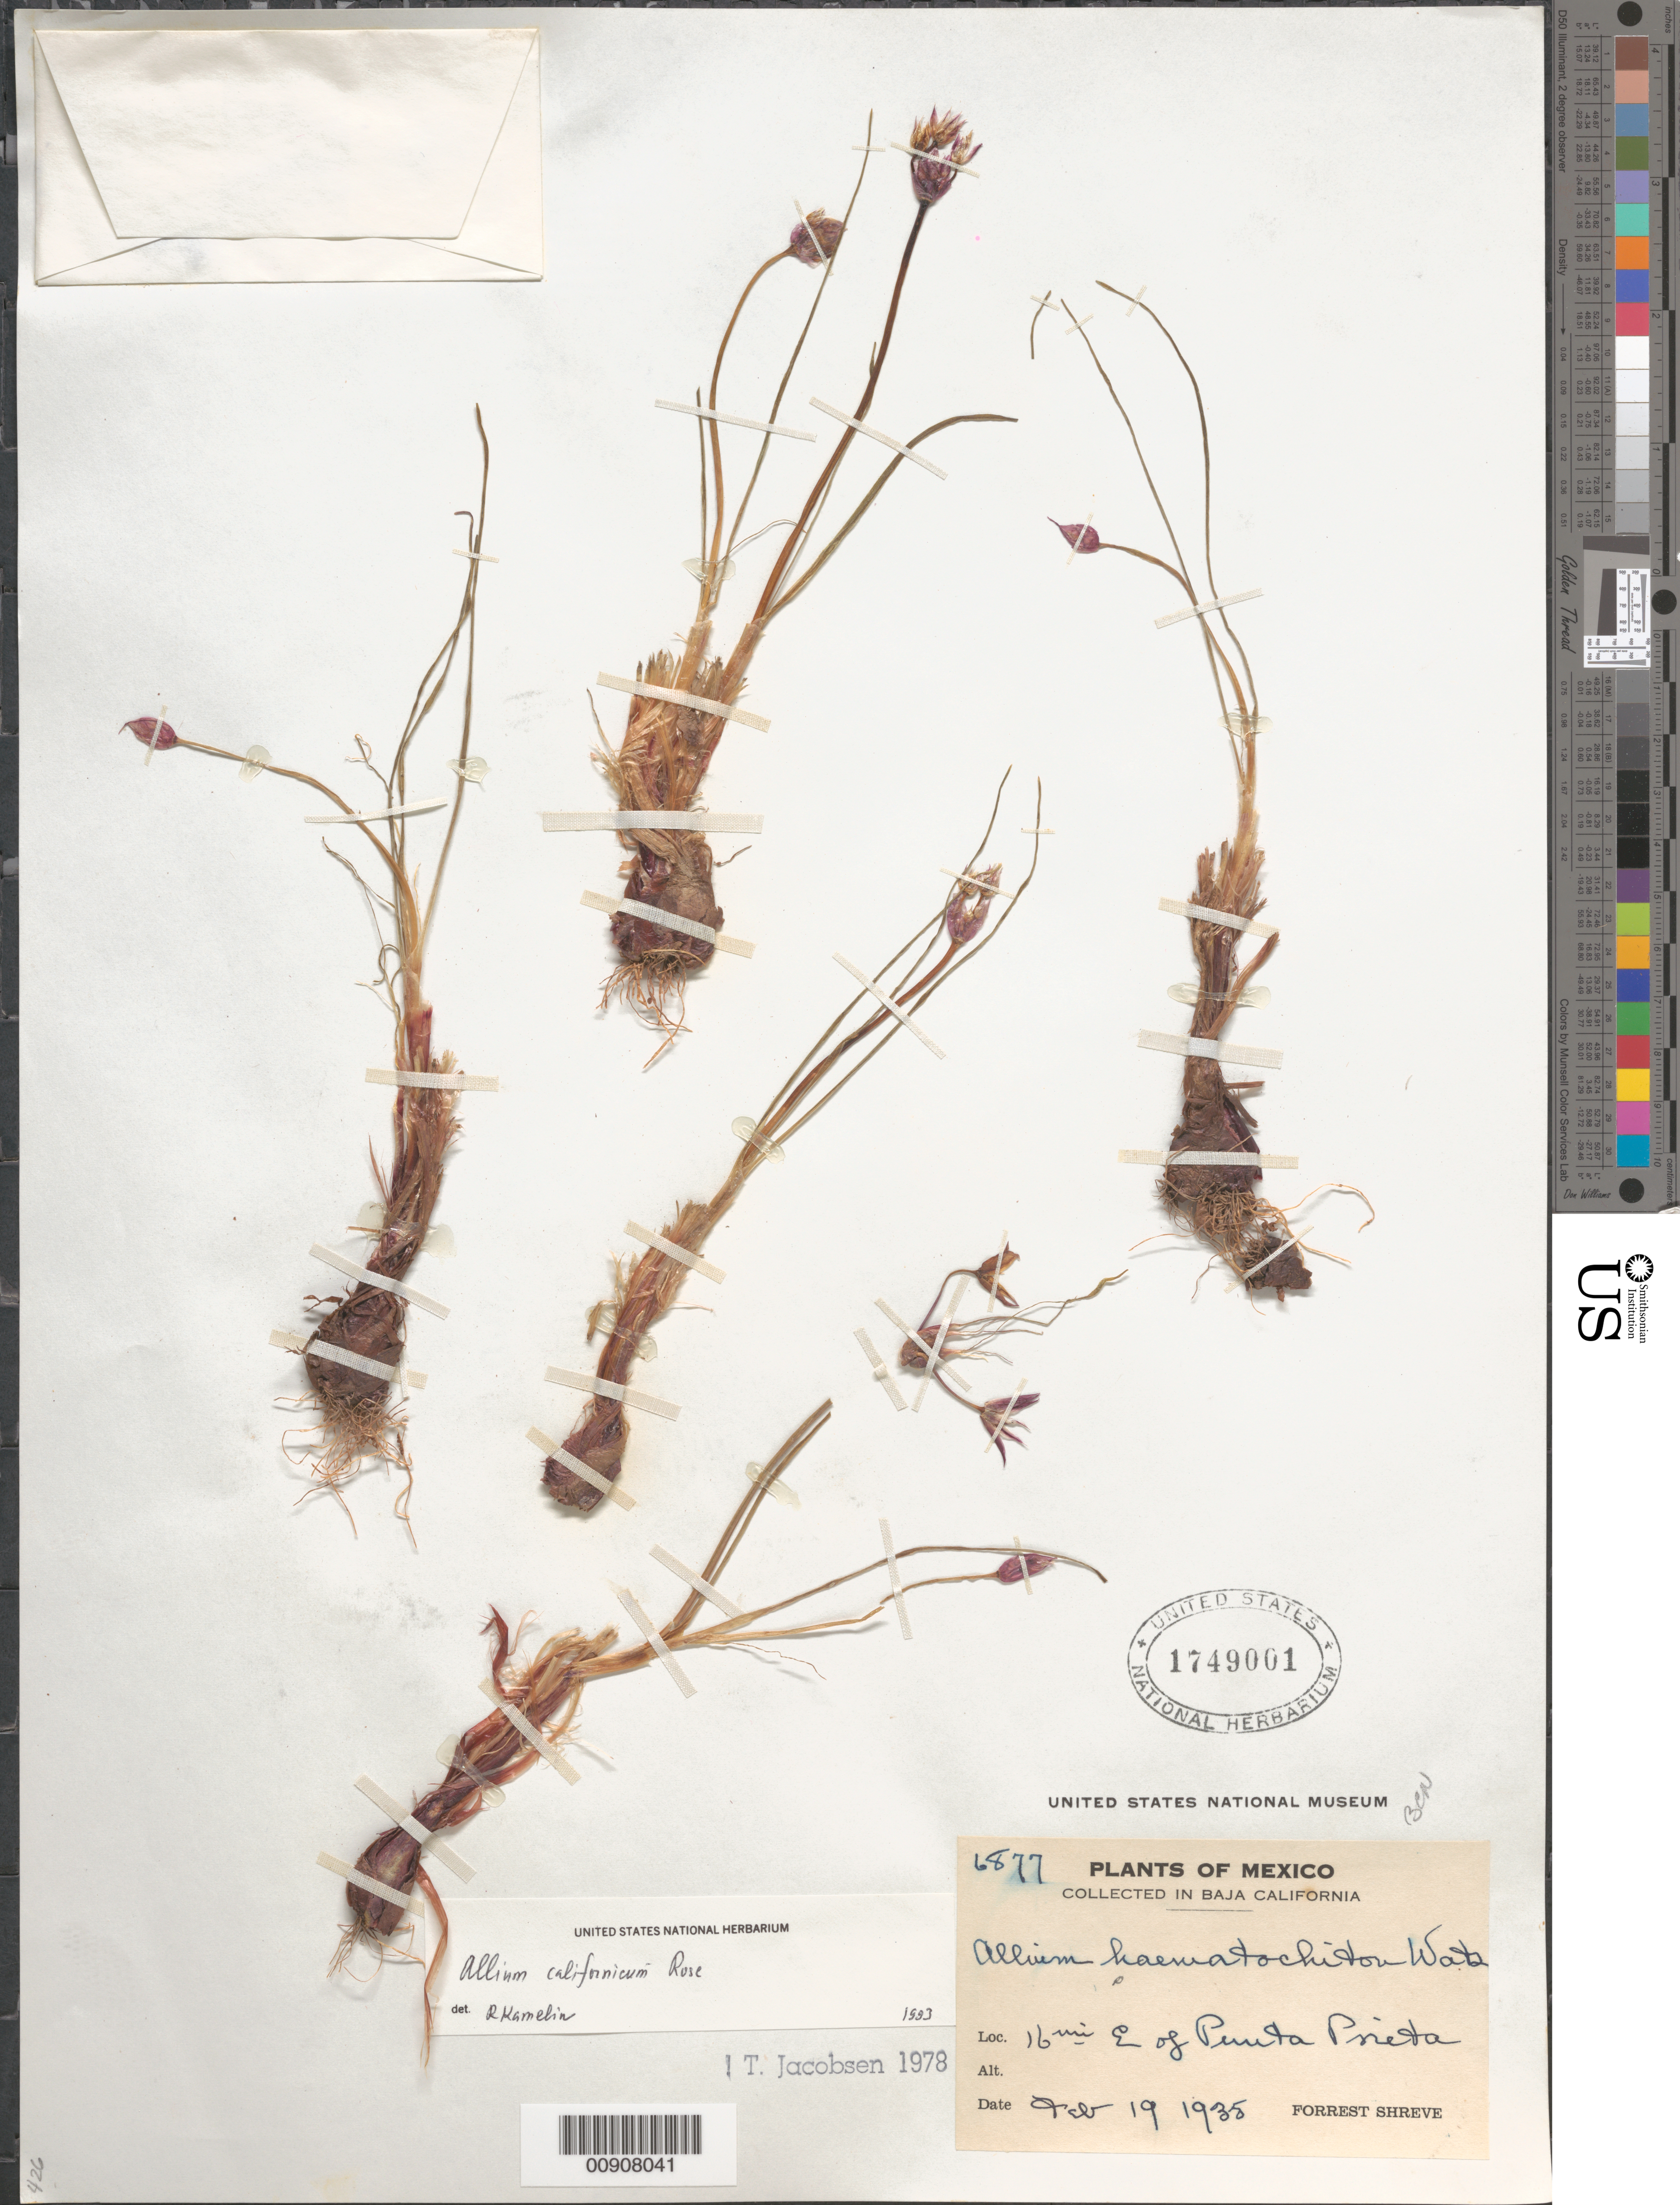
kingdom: Plantae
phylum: Tracheophyta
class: Liliopsida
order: Asparagales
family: Amaryllidaceae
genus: Allium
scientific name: Allium californicum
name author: Rose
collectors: F. Shreve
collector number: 6877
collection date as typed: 19 Feb 1935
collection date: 1935-02-19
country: Mexico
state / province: Baja California Norte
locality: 16 mi. E of Punta Prieta, Baja California.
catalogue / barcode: US 1749001